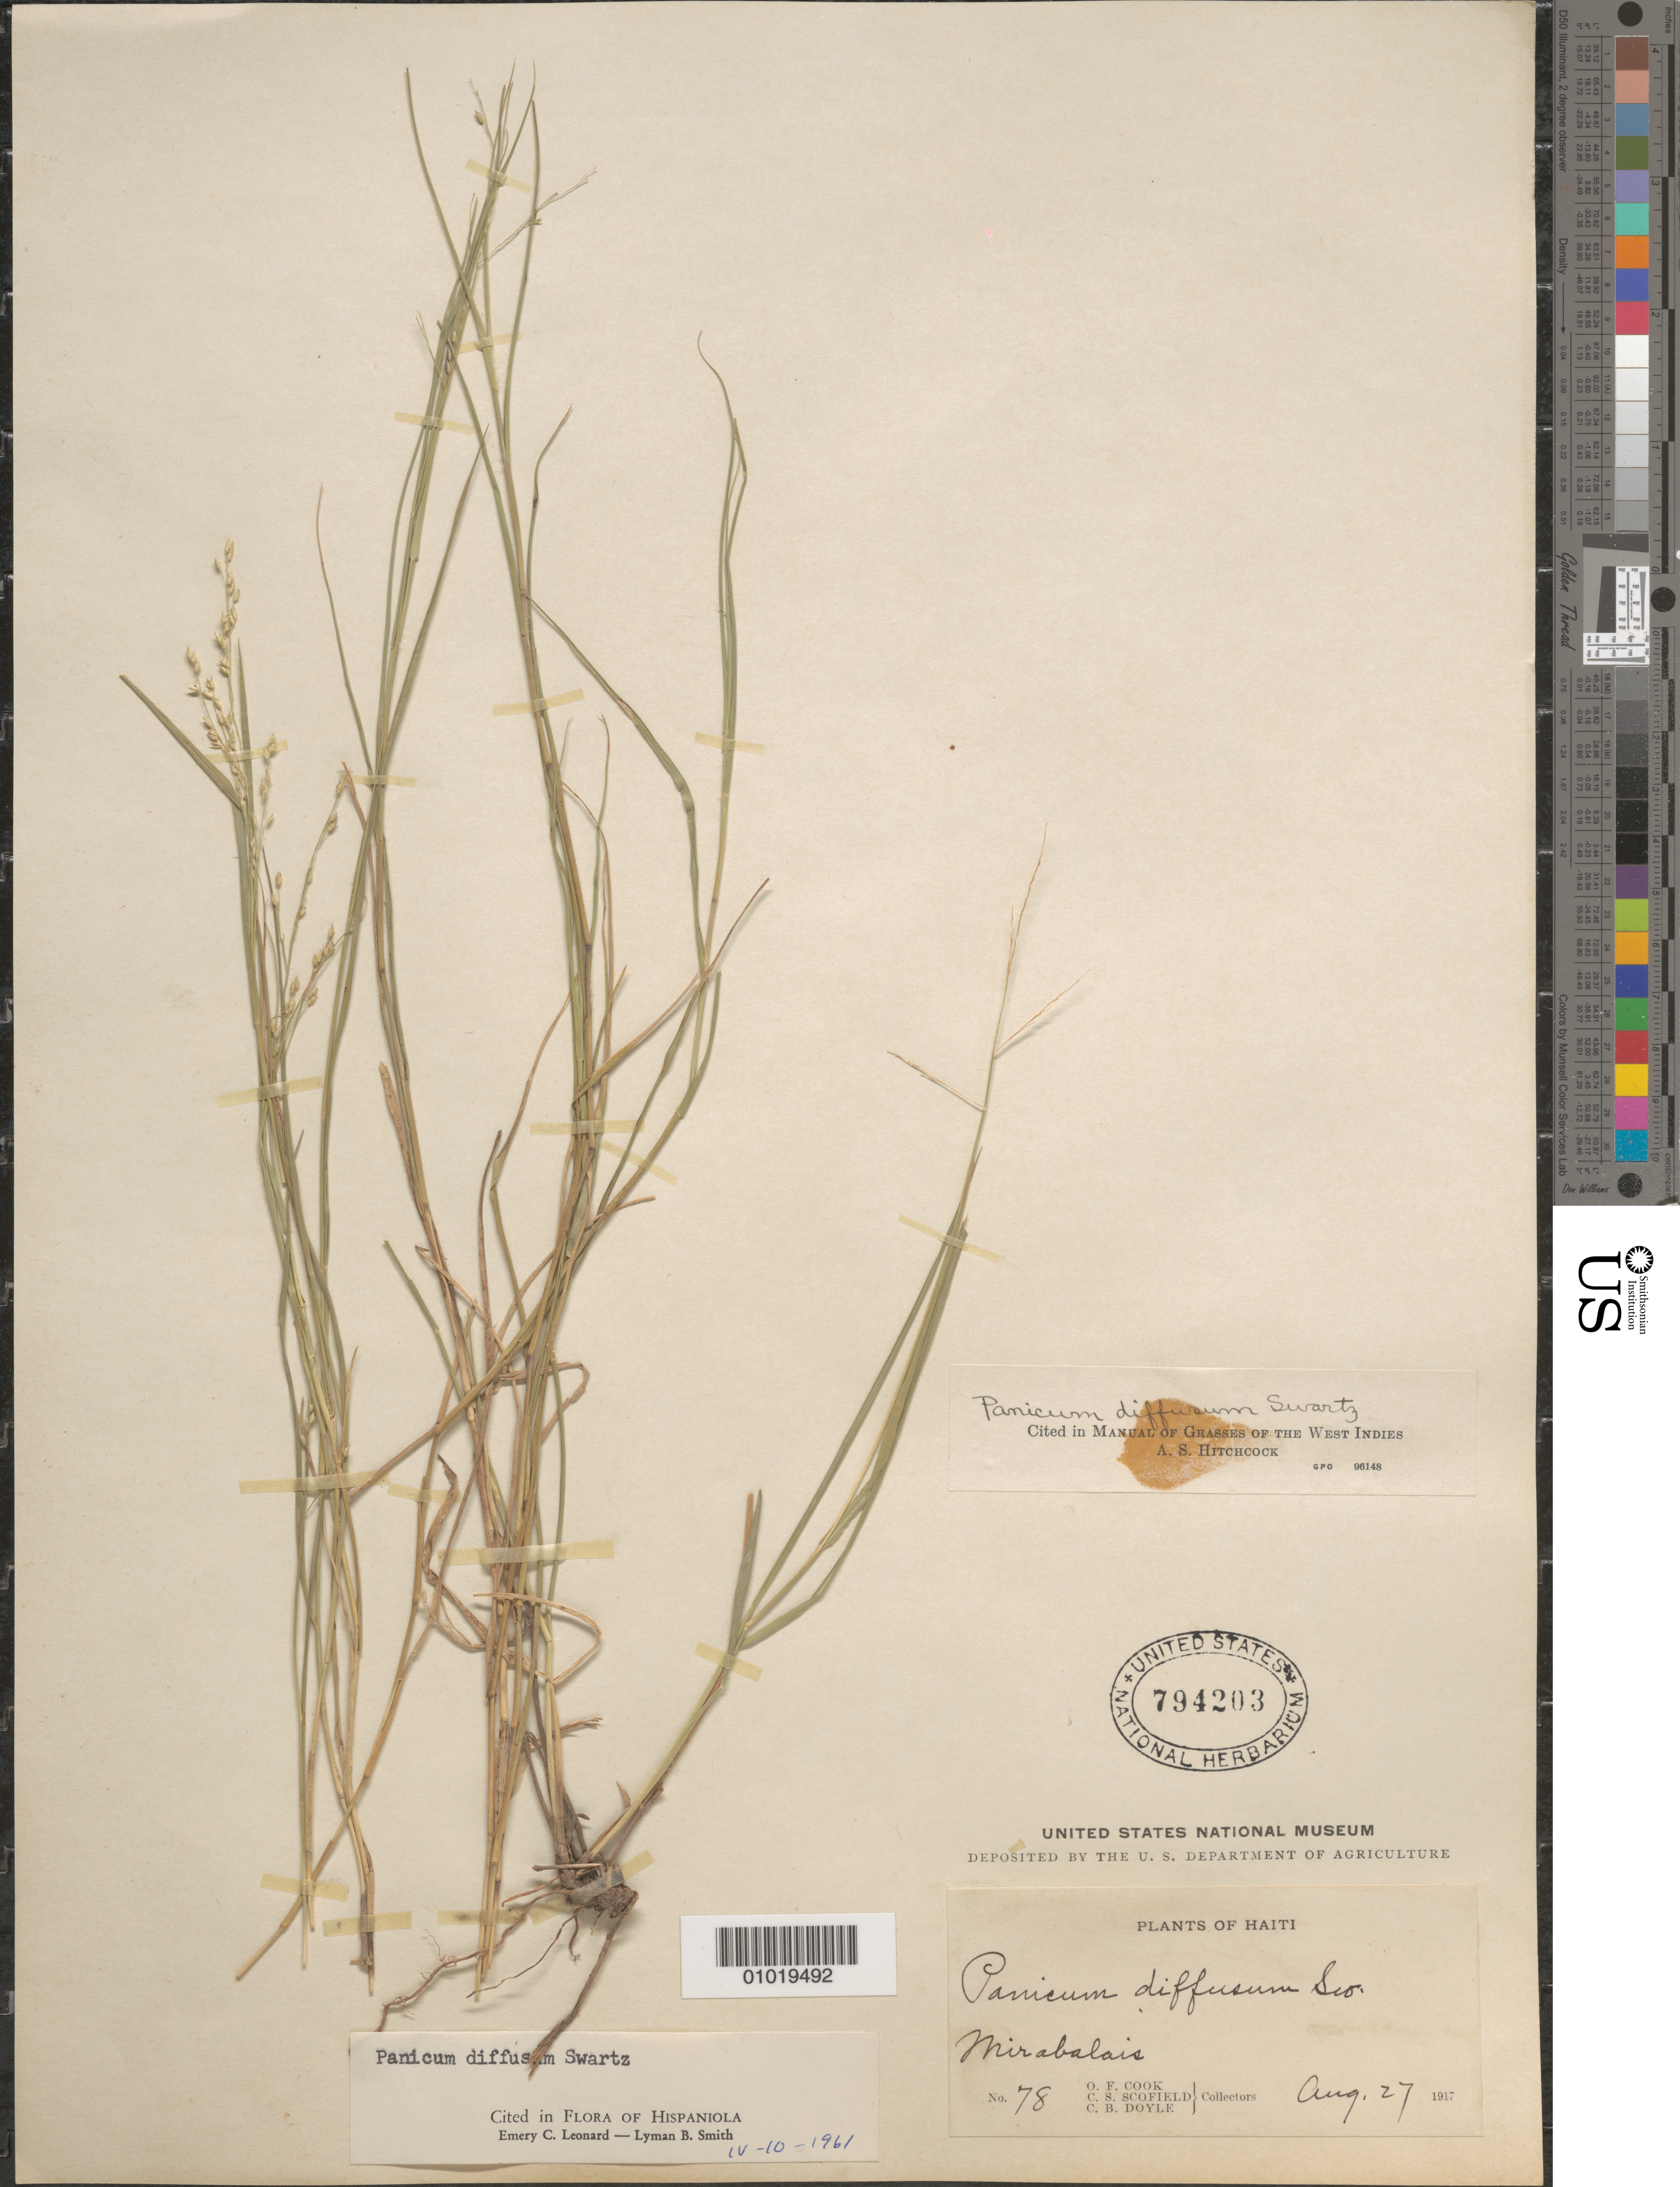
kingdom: Plantae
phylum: Tracheophyta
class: Liliopsida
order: Poales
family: Poaceae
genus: Panicum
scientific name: Panicum diffusum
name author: Sw.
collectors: O. F. Cook, C. Scofield & C. Doyle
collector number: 78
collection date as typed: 27 Aug 1917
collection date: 1917-08-27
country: Haiti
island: Hispaniola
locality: Mirabalais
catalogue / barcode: US 794203